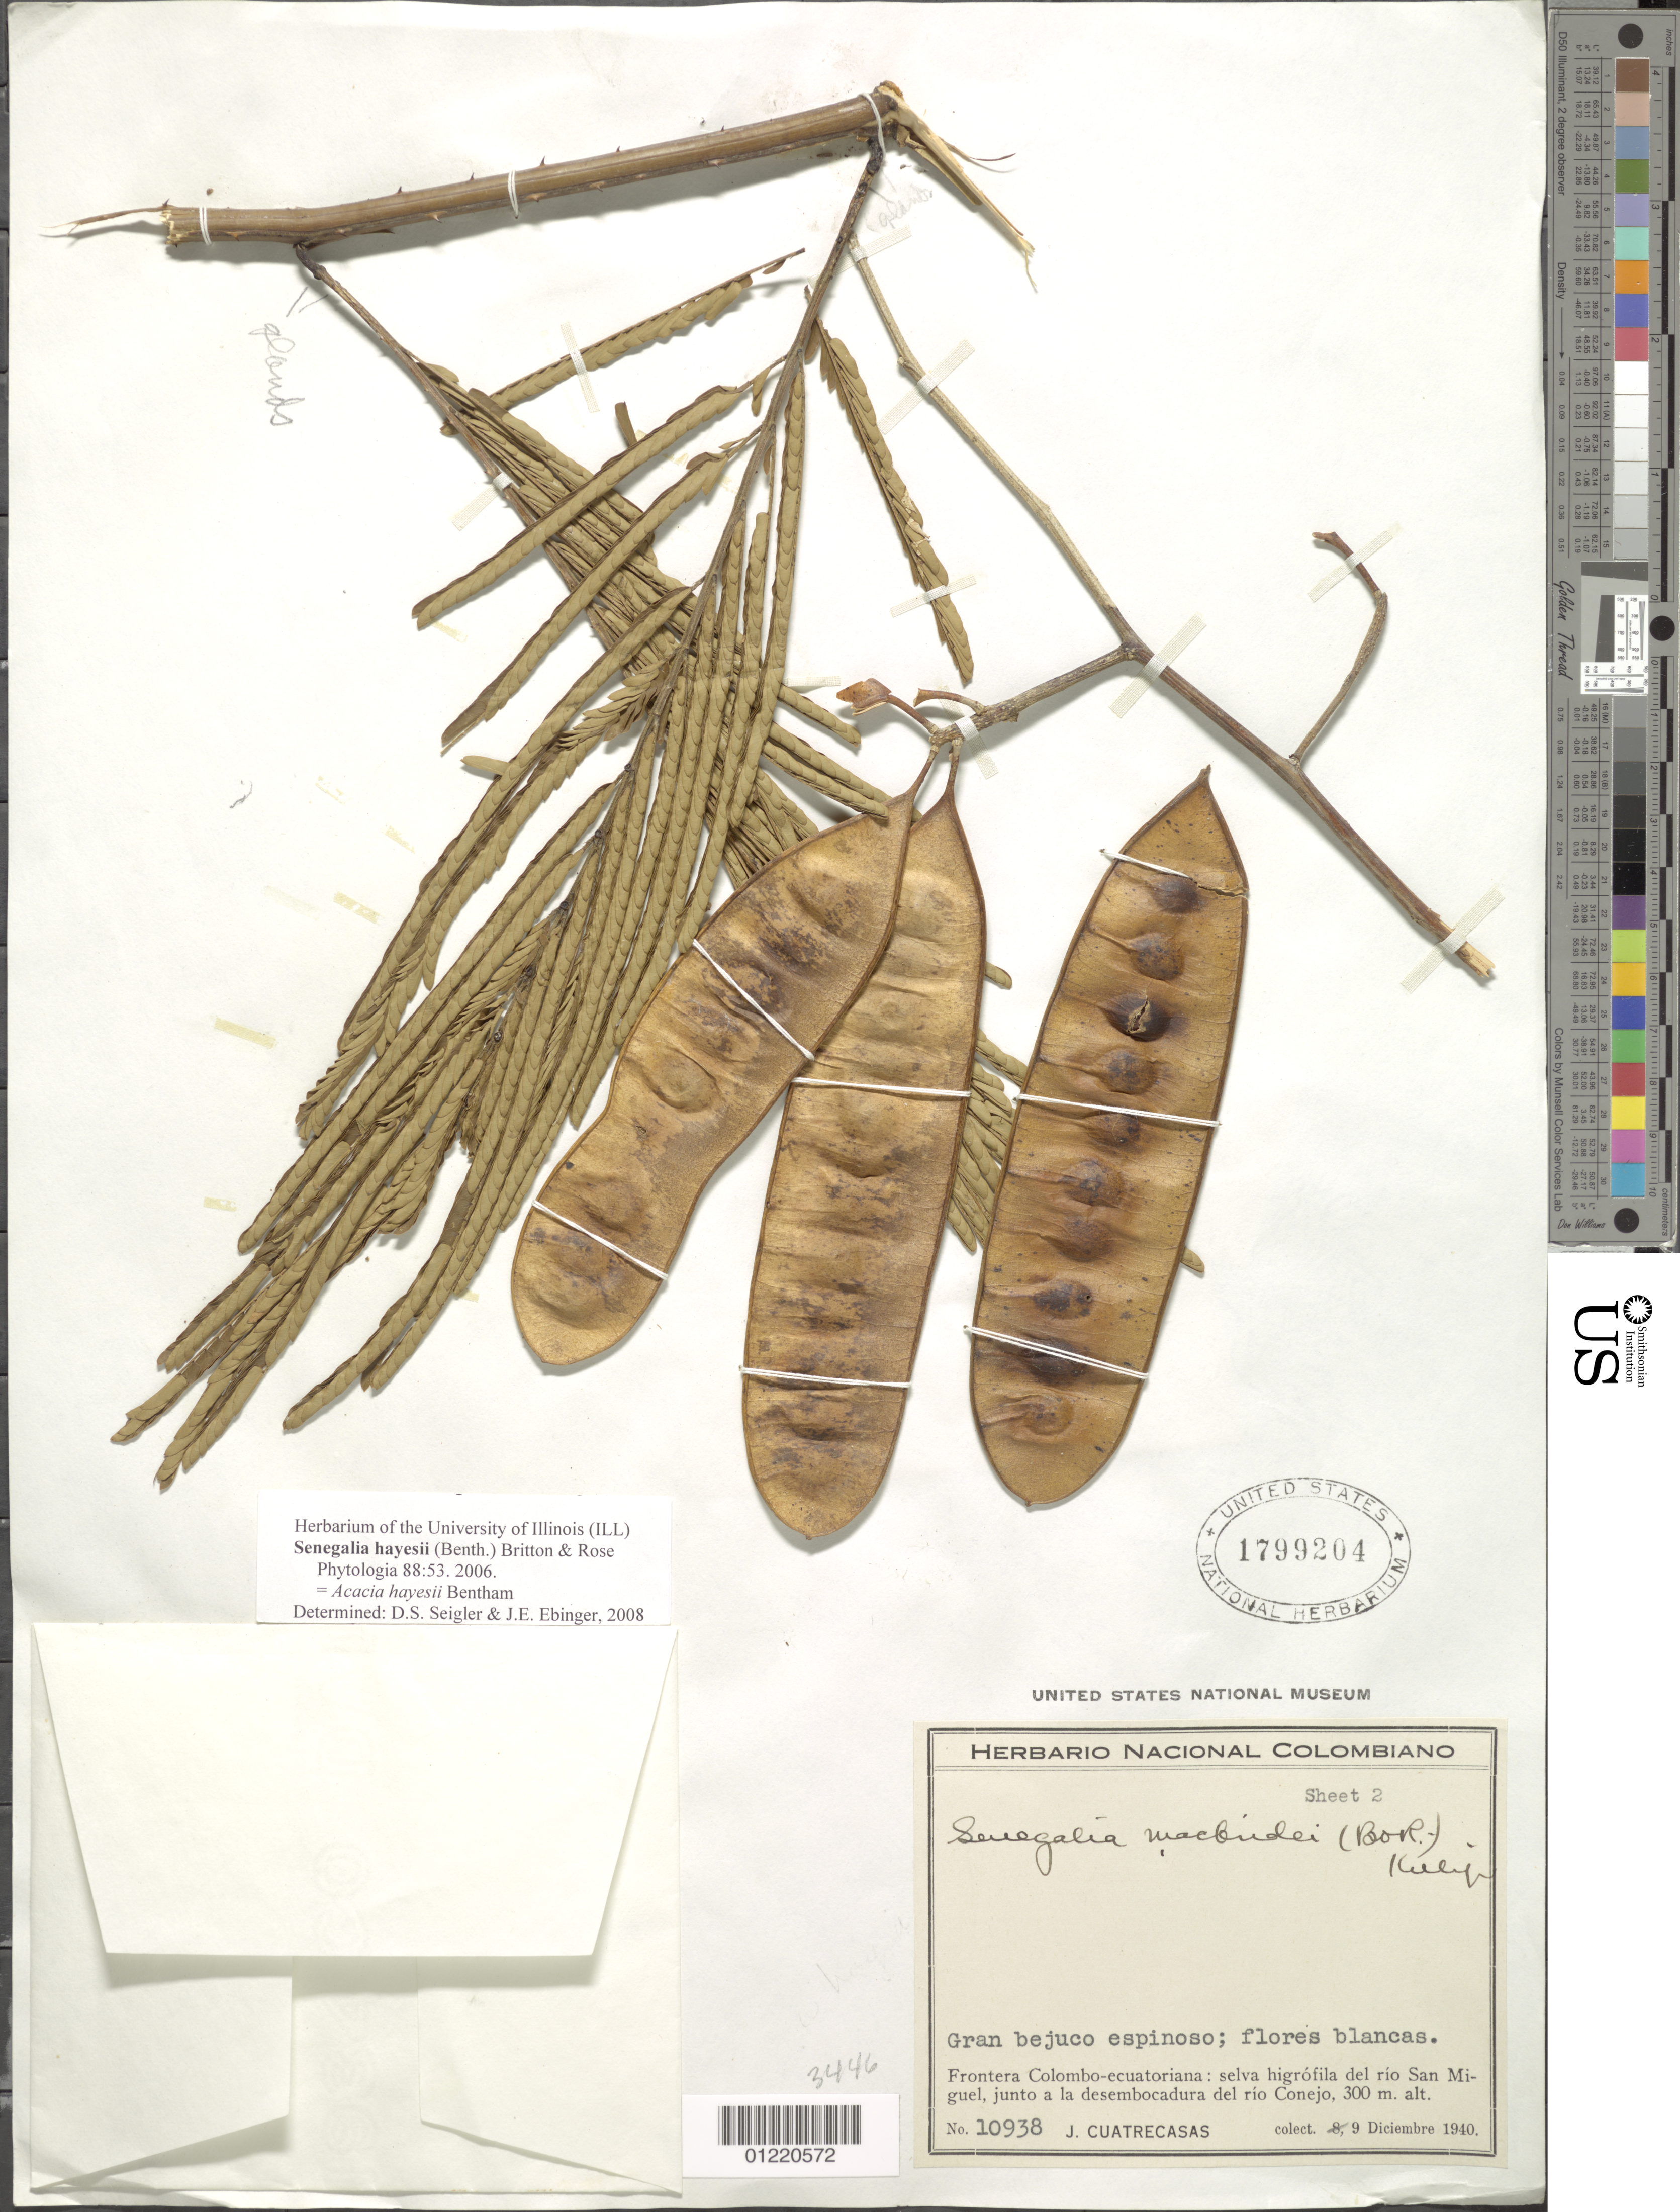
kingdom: Plantae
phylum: Tracheophyta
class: Magnoliopsida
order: Fabales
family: Fabaceae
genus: Senegalia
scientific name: Senegalia hayesii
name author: (Benth.) Britton & Rose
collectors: J. Cuatrecasas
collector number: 10938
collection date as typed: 09 Dec 1940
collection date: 1940-12-09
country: Colombia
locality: Frontera Colombo-ecuatoriana: Del Rio San Miguel, junto a la desembocadura del Rio Conejo.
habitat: Selva higrófila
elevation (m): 300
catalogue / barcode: US 1799204